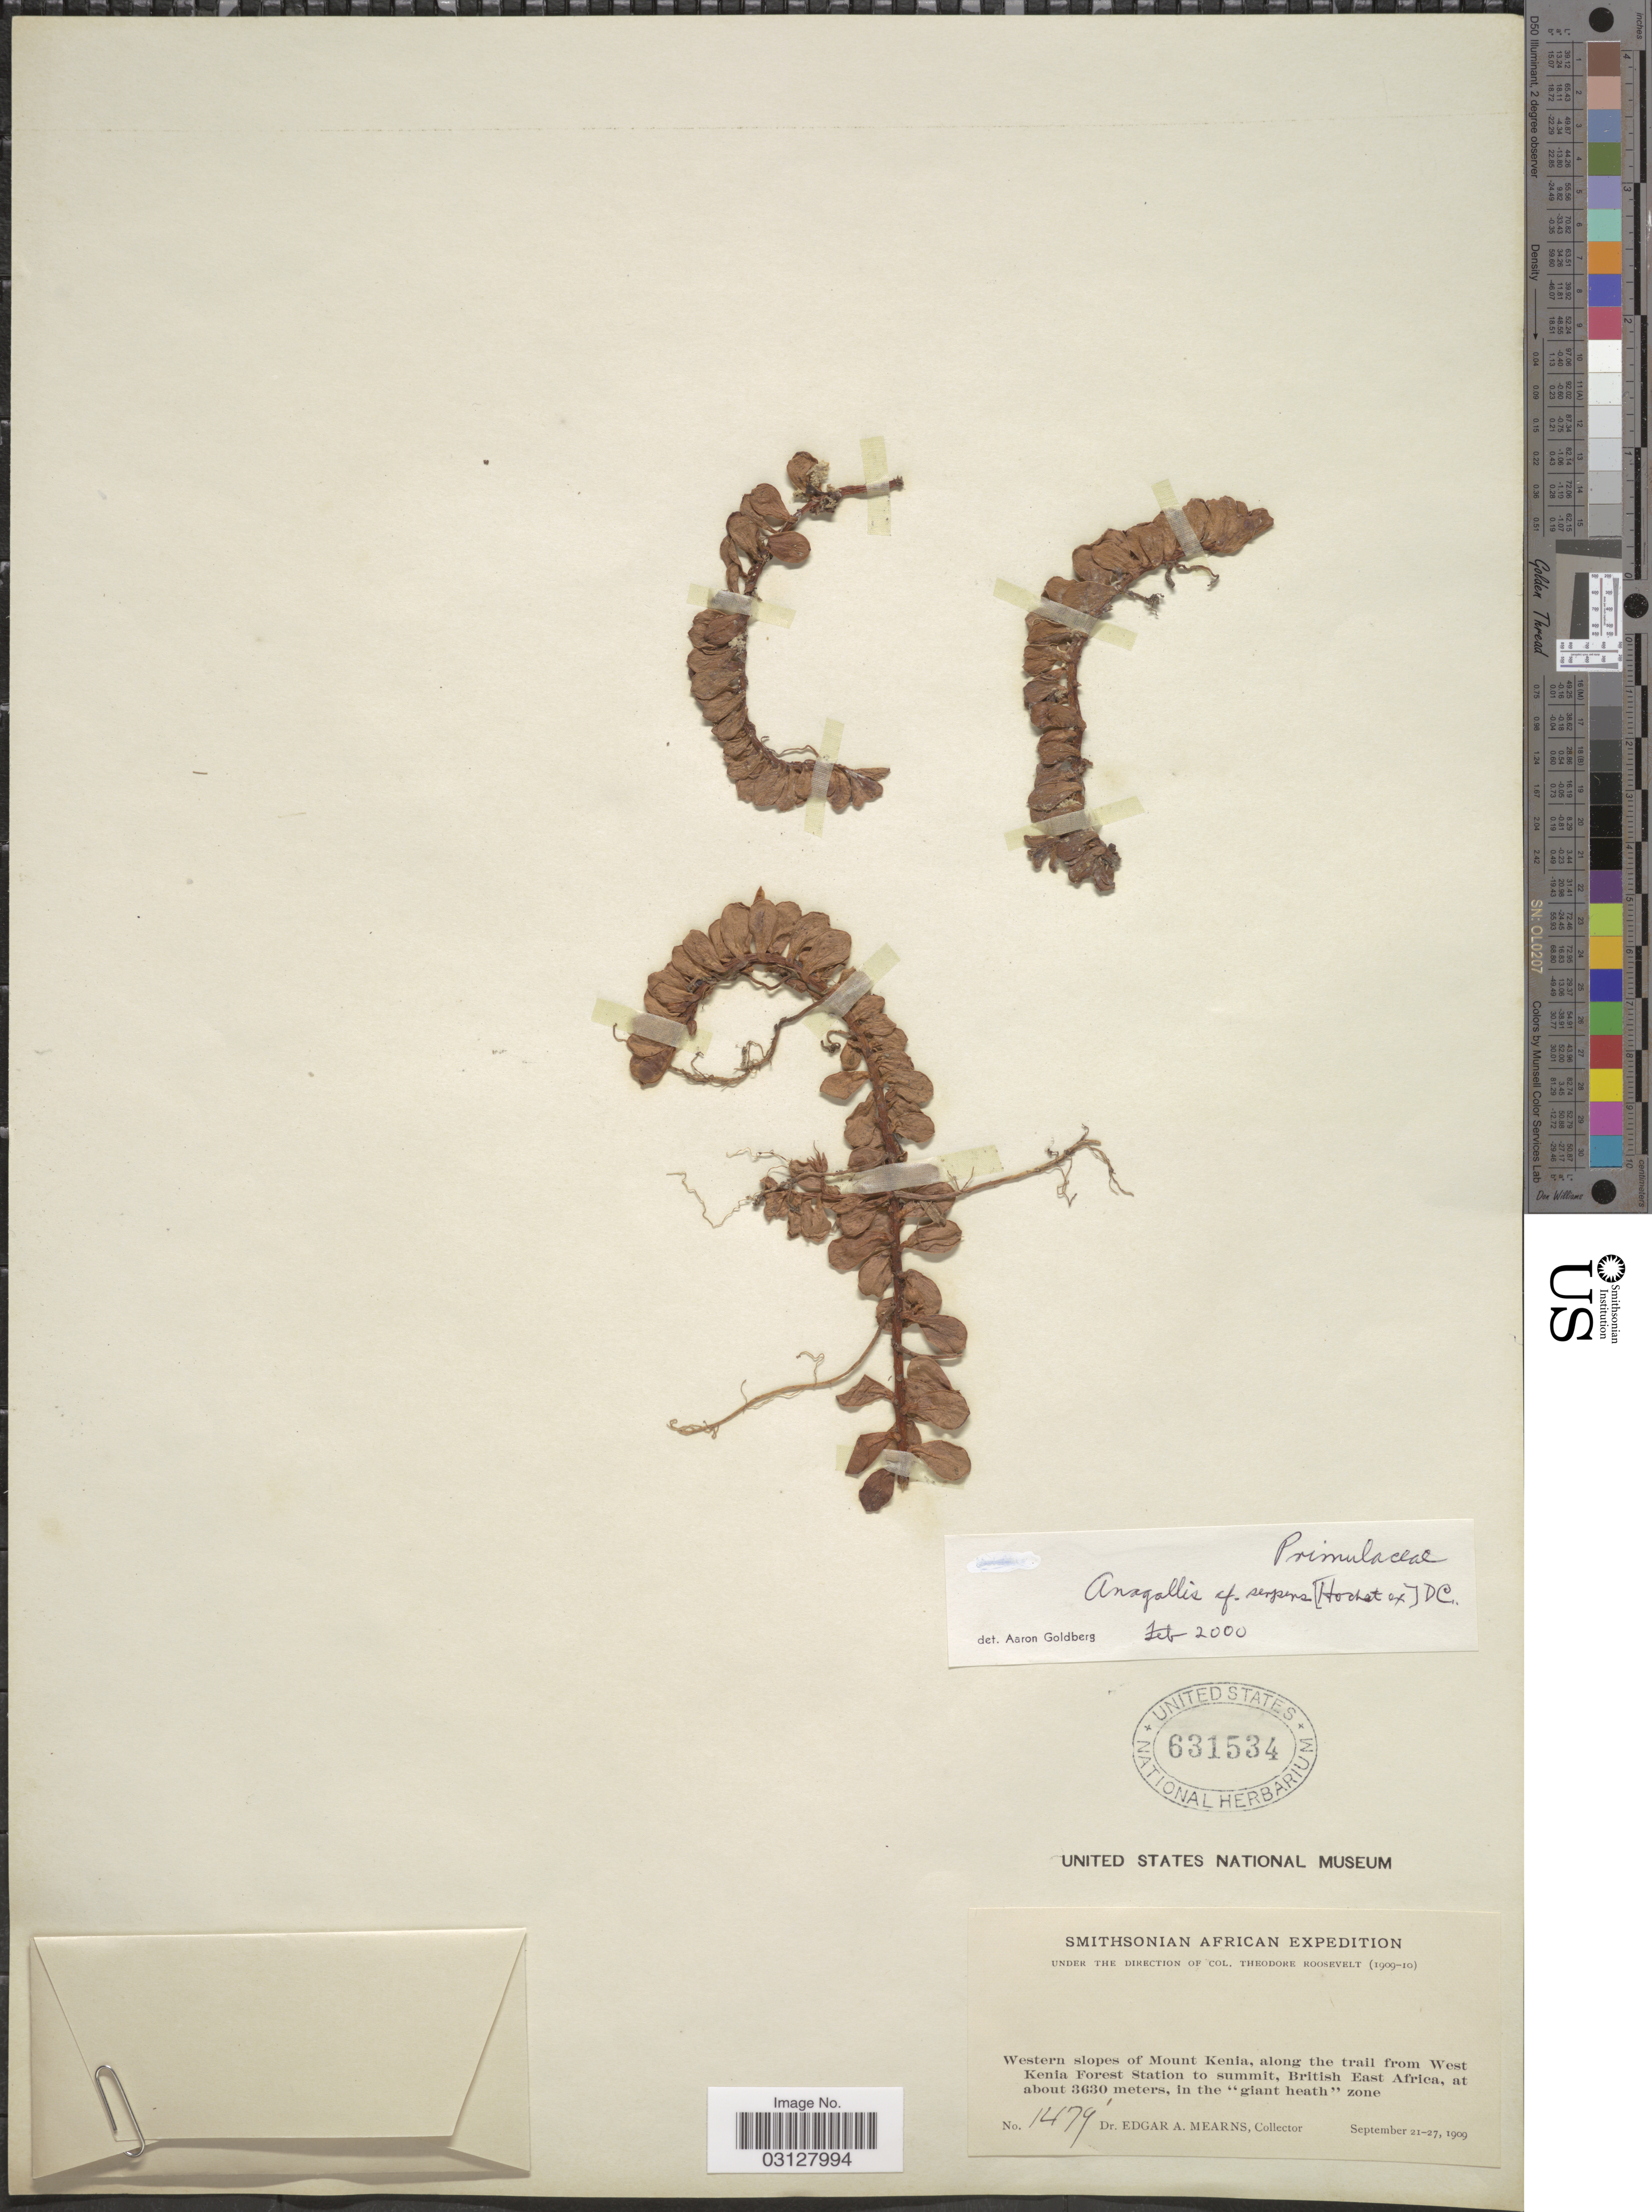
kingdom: Plantae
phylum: Tracheophyta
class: Magnoliopsida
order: Ericales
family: Primulaceae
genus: Anagallis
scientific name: Anagallis serpens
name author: Hochst. ex Duby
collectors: E. A. Mearns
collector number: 1479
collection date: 1909-09-21/1909-09-27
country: Kenya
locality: Western slopes of Mount Kenia, along the trail from West Kenia Forest Station to summit, British East Africa, in the "giant heath" zone.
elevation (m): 3630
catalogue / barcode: US 631534